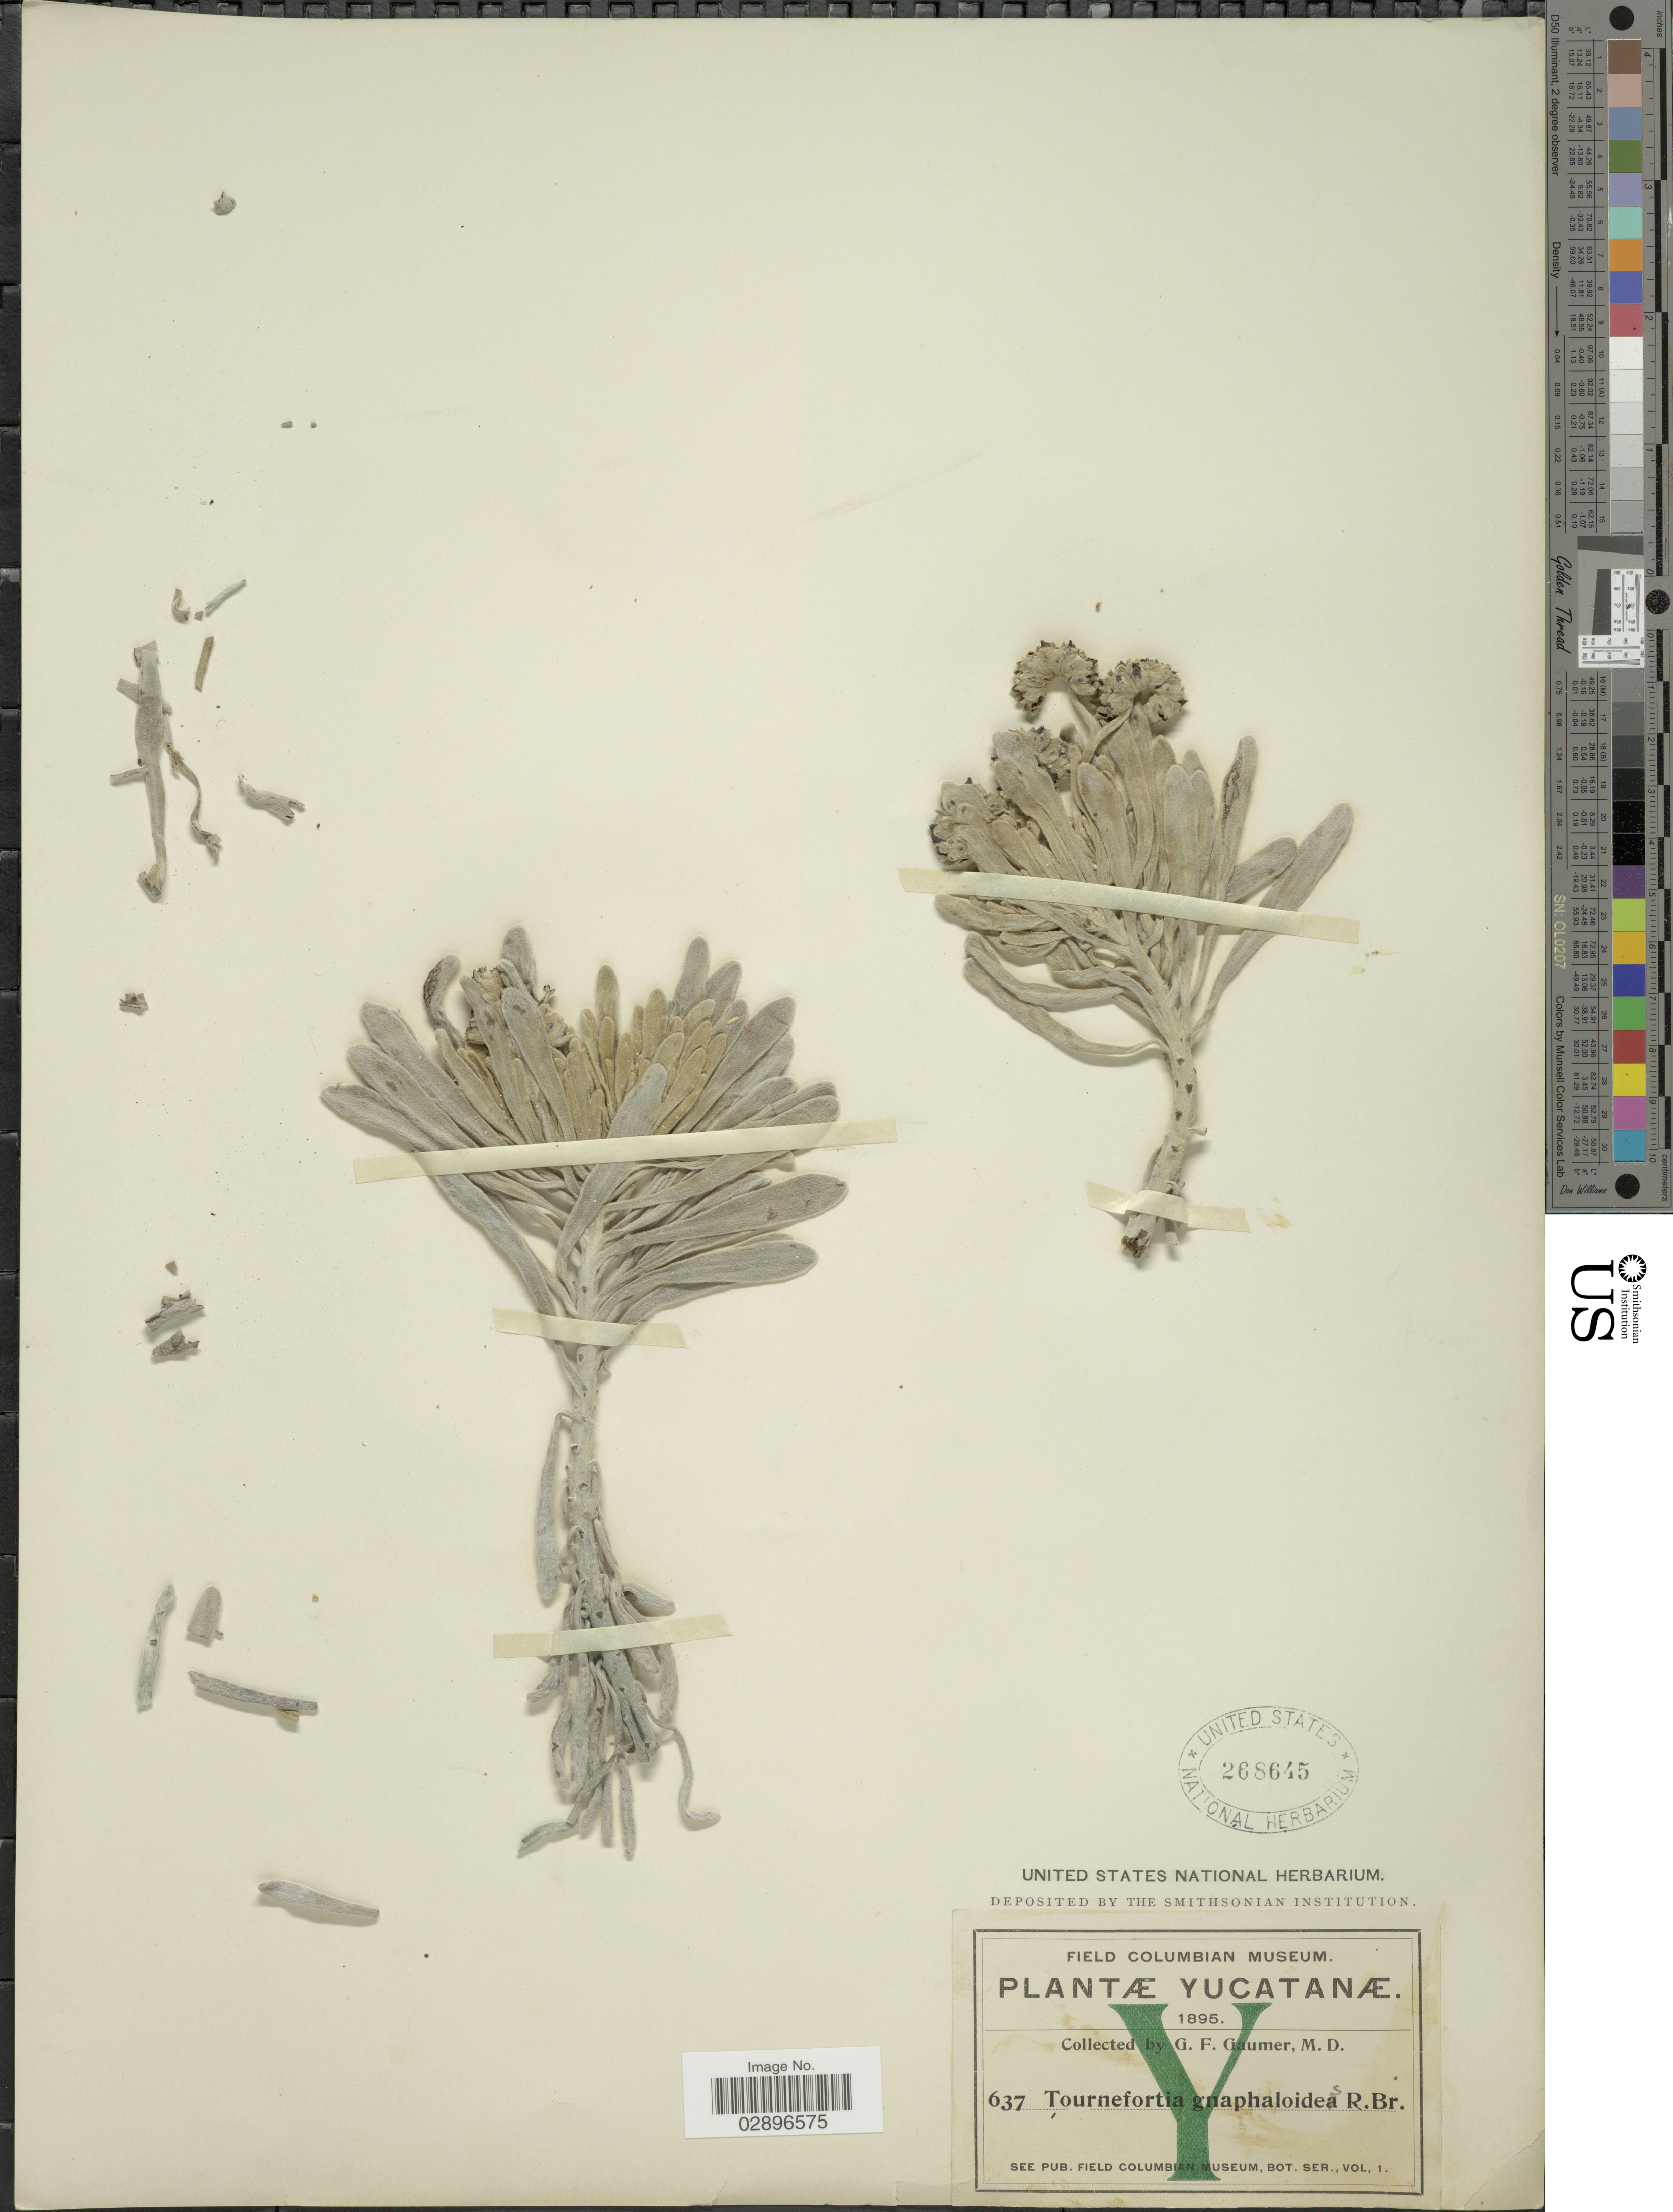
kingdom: Plantae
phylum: Tracheophyta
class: Magnoliopsida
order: Boraginales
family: Heliotropiaceae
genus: Tournefortia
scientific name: Tournefortia gnaphalodes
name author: (L.) R. Br. ex Roem. & Schult.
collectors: G. F. Gaumer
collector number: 637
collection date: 1895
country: Mexico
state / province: Yucatán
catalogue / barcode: US 268645